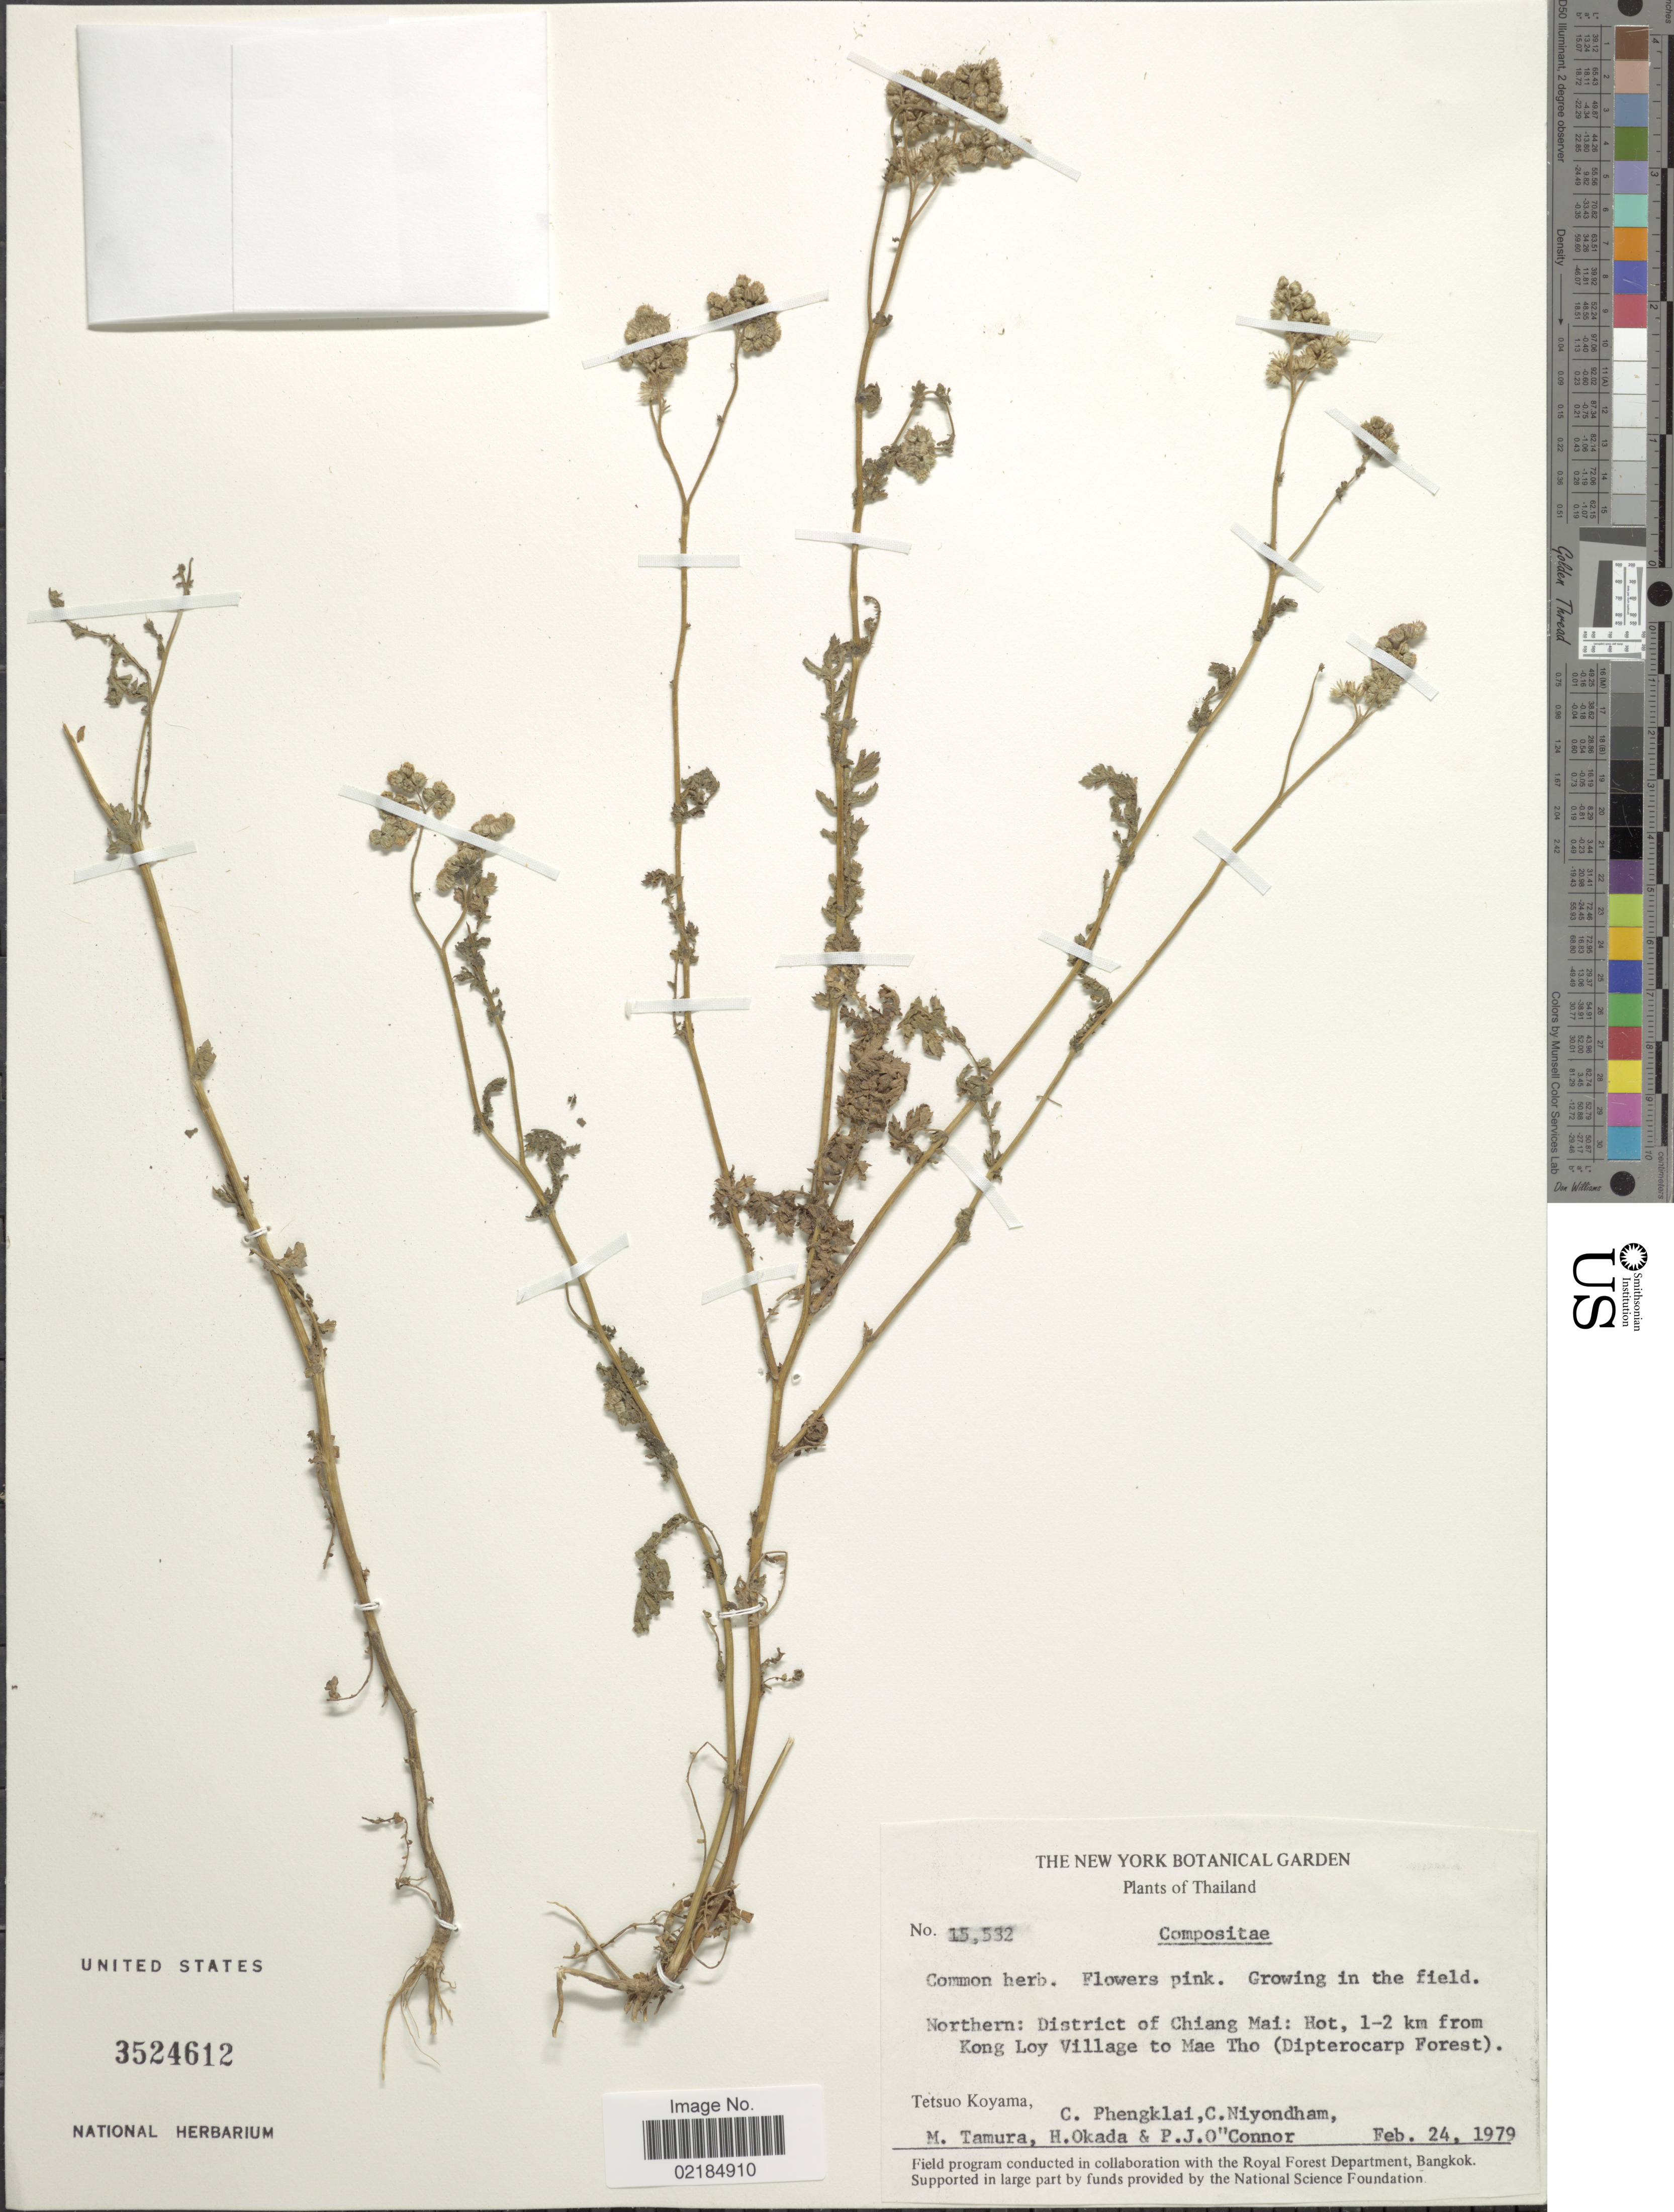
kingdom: Plantae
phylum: Tracheophyta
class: Magnoliopsida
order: Asterales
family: Asteraceae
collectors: T. Koyama, C. Phengklai, C. Niyondham, M. Tamura & et al.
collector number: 15532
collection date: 1979-02-24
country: Thailand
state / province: Chiang Mai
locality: Northern: District of Chiang Mai: Hot, 1-2 km from Kong Loy Village to Mae Tho (Dipterocarp Forest)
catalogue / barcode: US 3524612